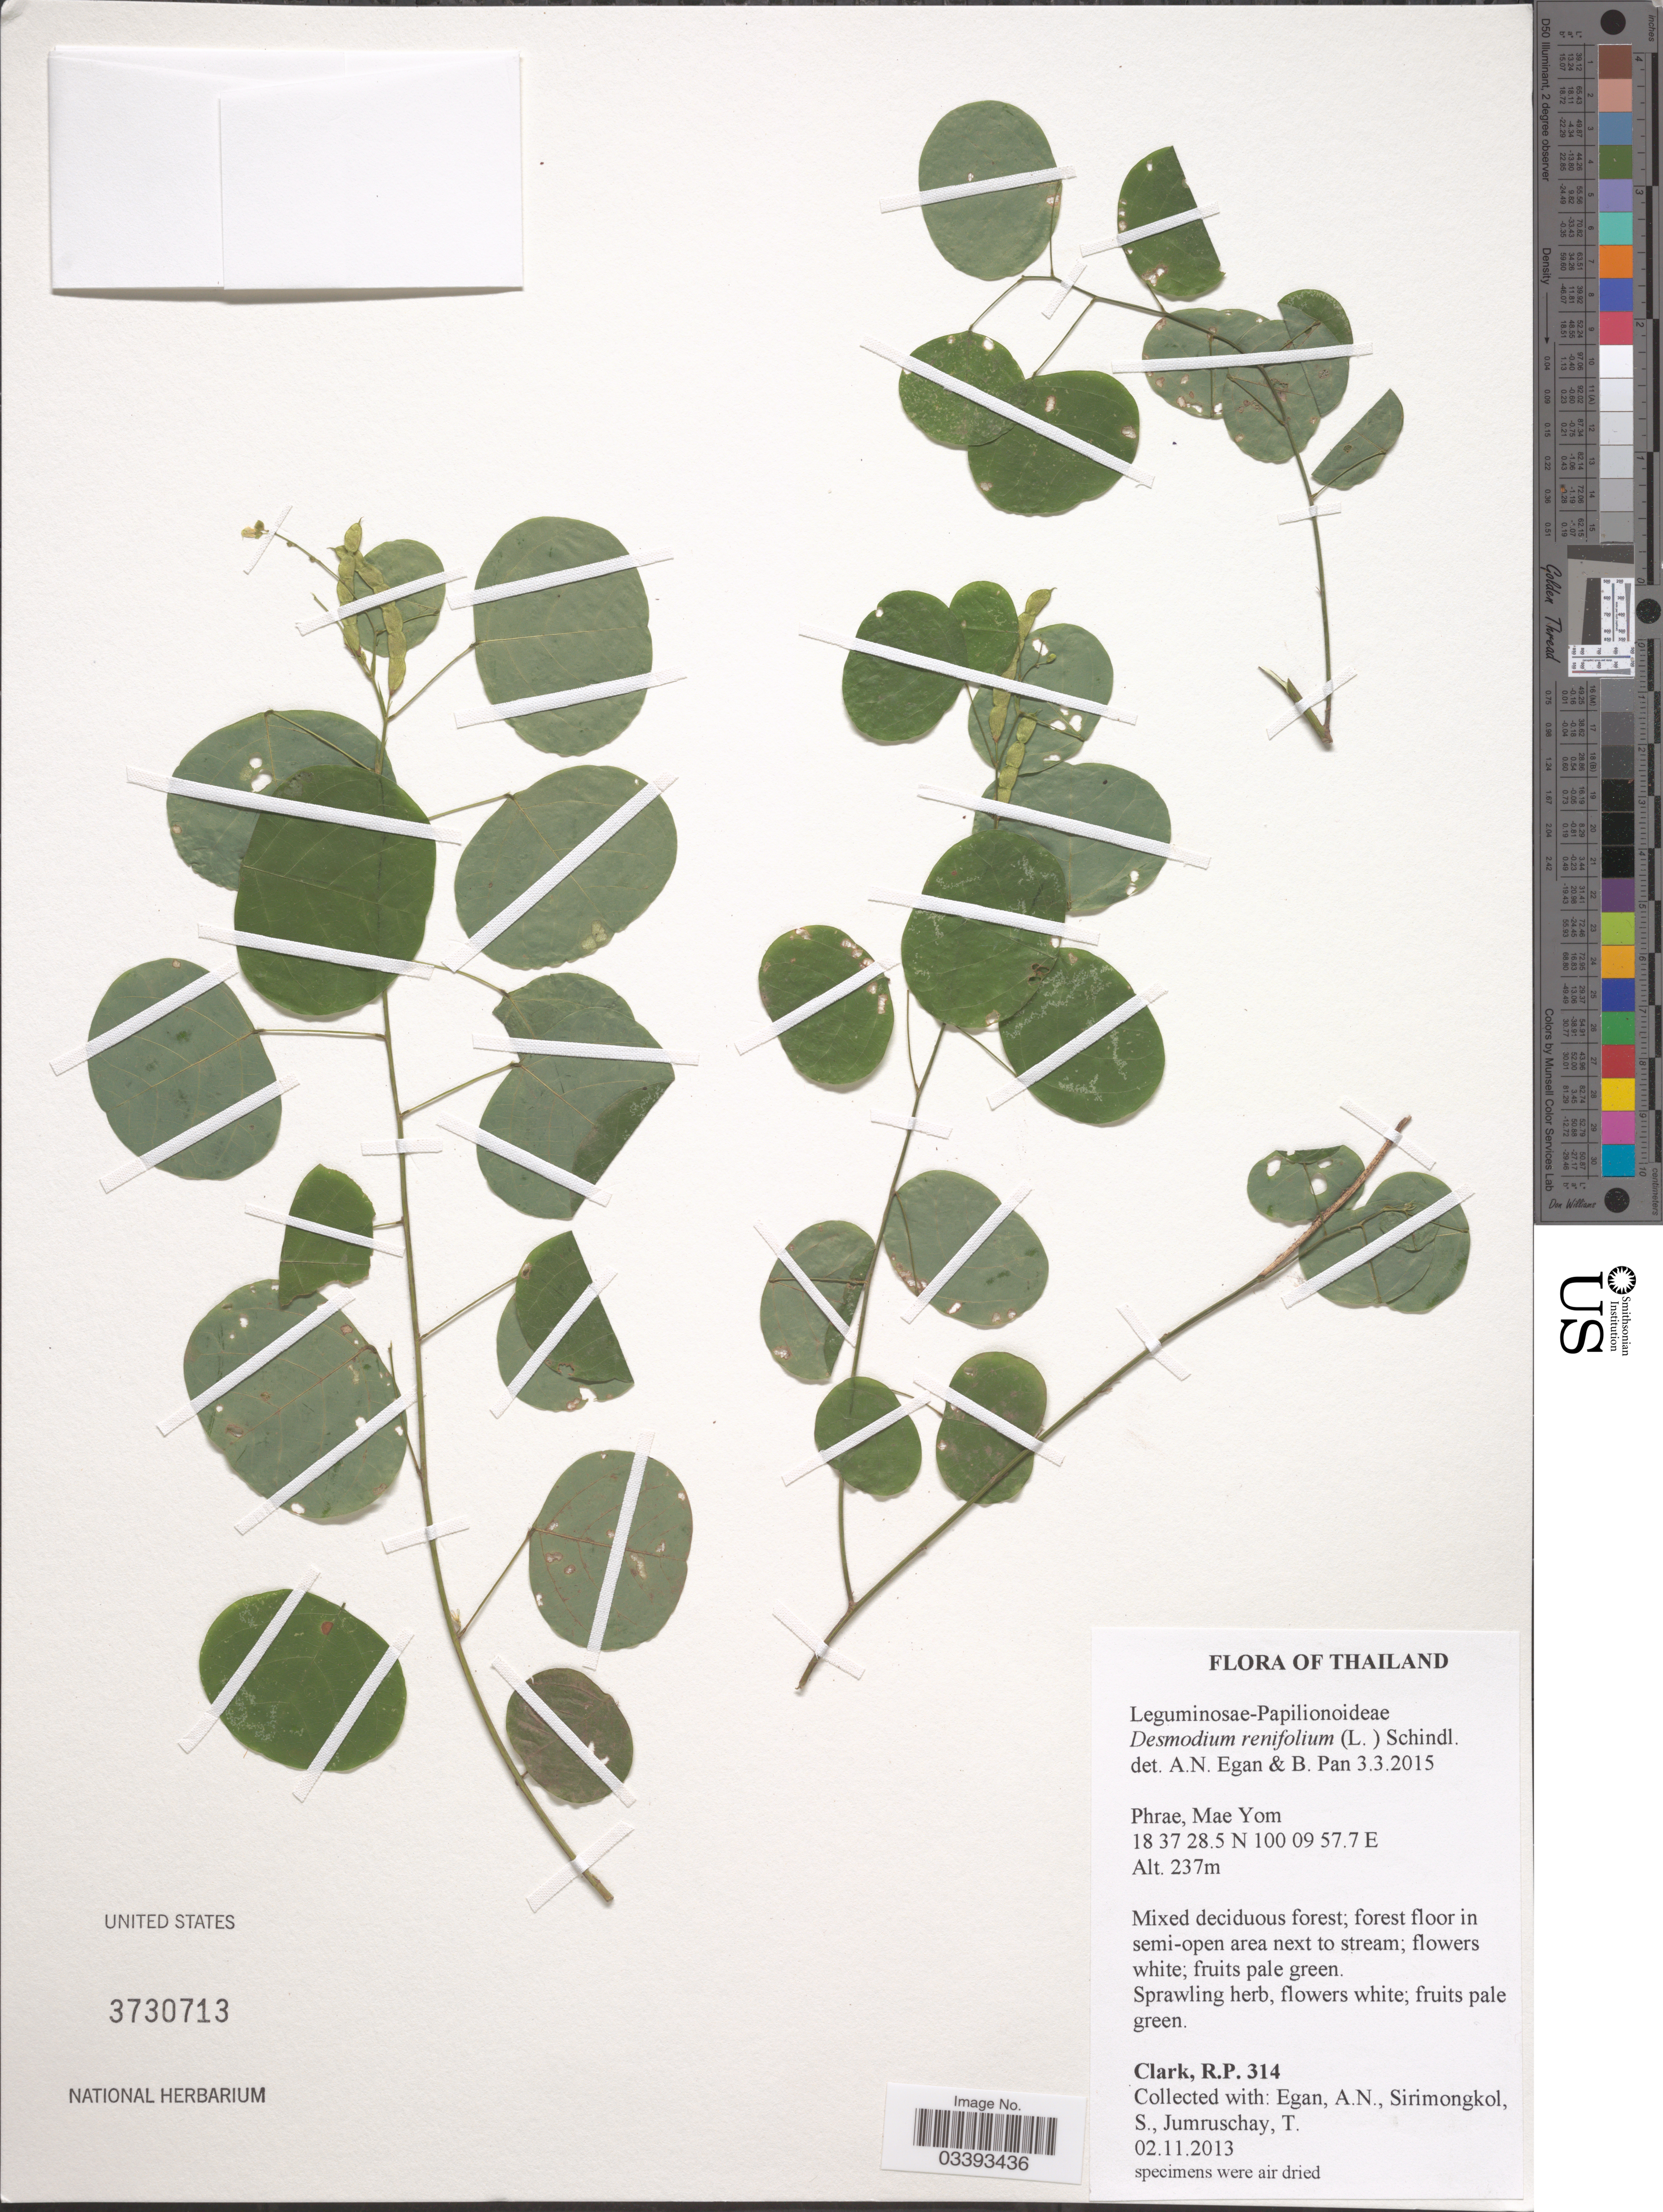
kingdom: Plantae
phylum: Tracheophyta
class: Magnoliopsida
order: Fabales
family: Fabaceae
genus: Huangtcia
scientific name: Huangtcia renifolia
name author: (L.) H. Ohashi & K. Ohashi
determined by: Strong, Mark T., (BOT), Smithsonian Institution - National Museum of Natural History (UNITED STATES)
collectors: R. P. Clark, A. N. Egan, S. Sirimongkol & T. Jumruschay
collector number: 314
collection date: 2013-11-02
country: Thailand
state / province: Phrae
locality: Mae Yom.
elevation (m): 237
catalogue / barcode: US 3730713